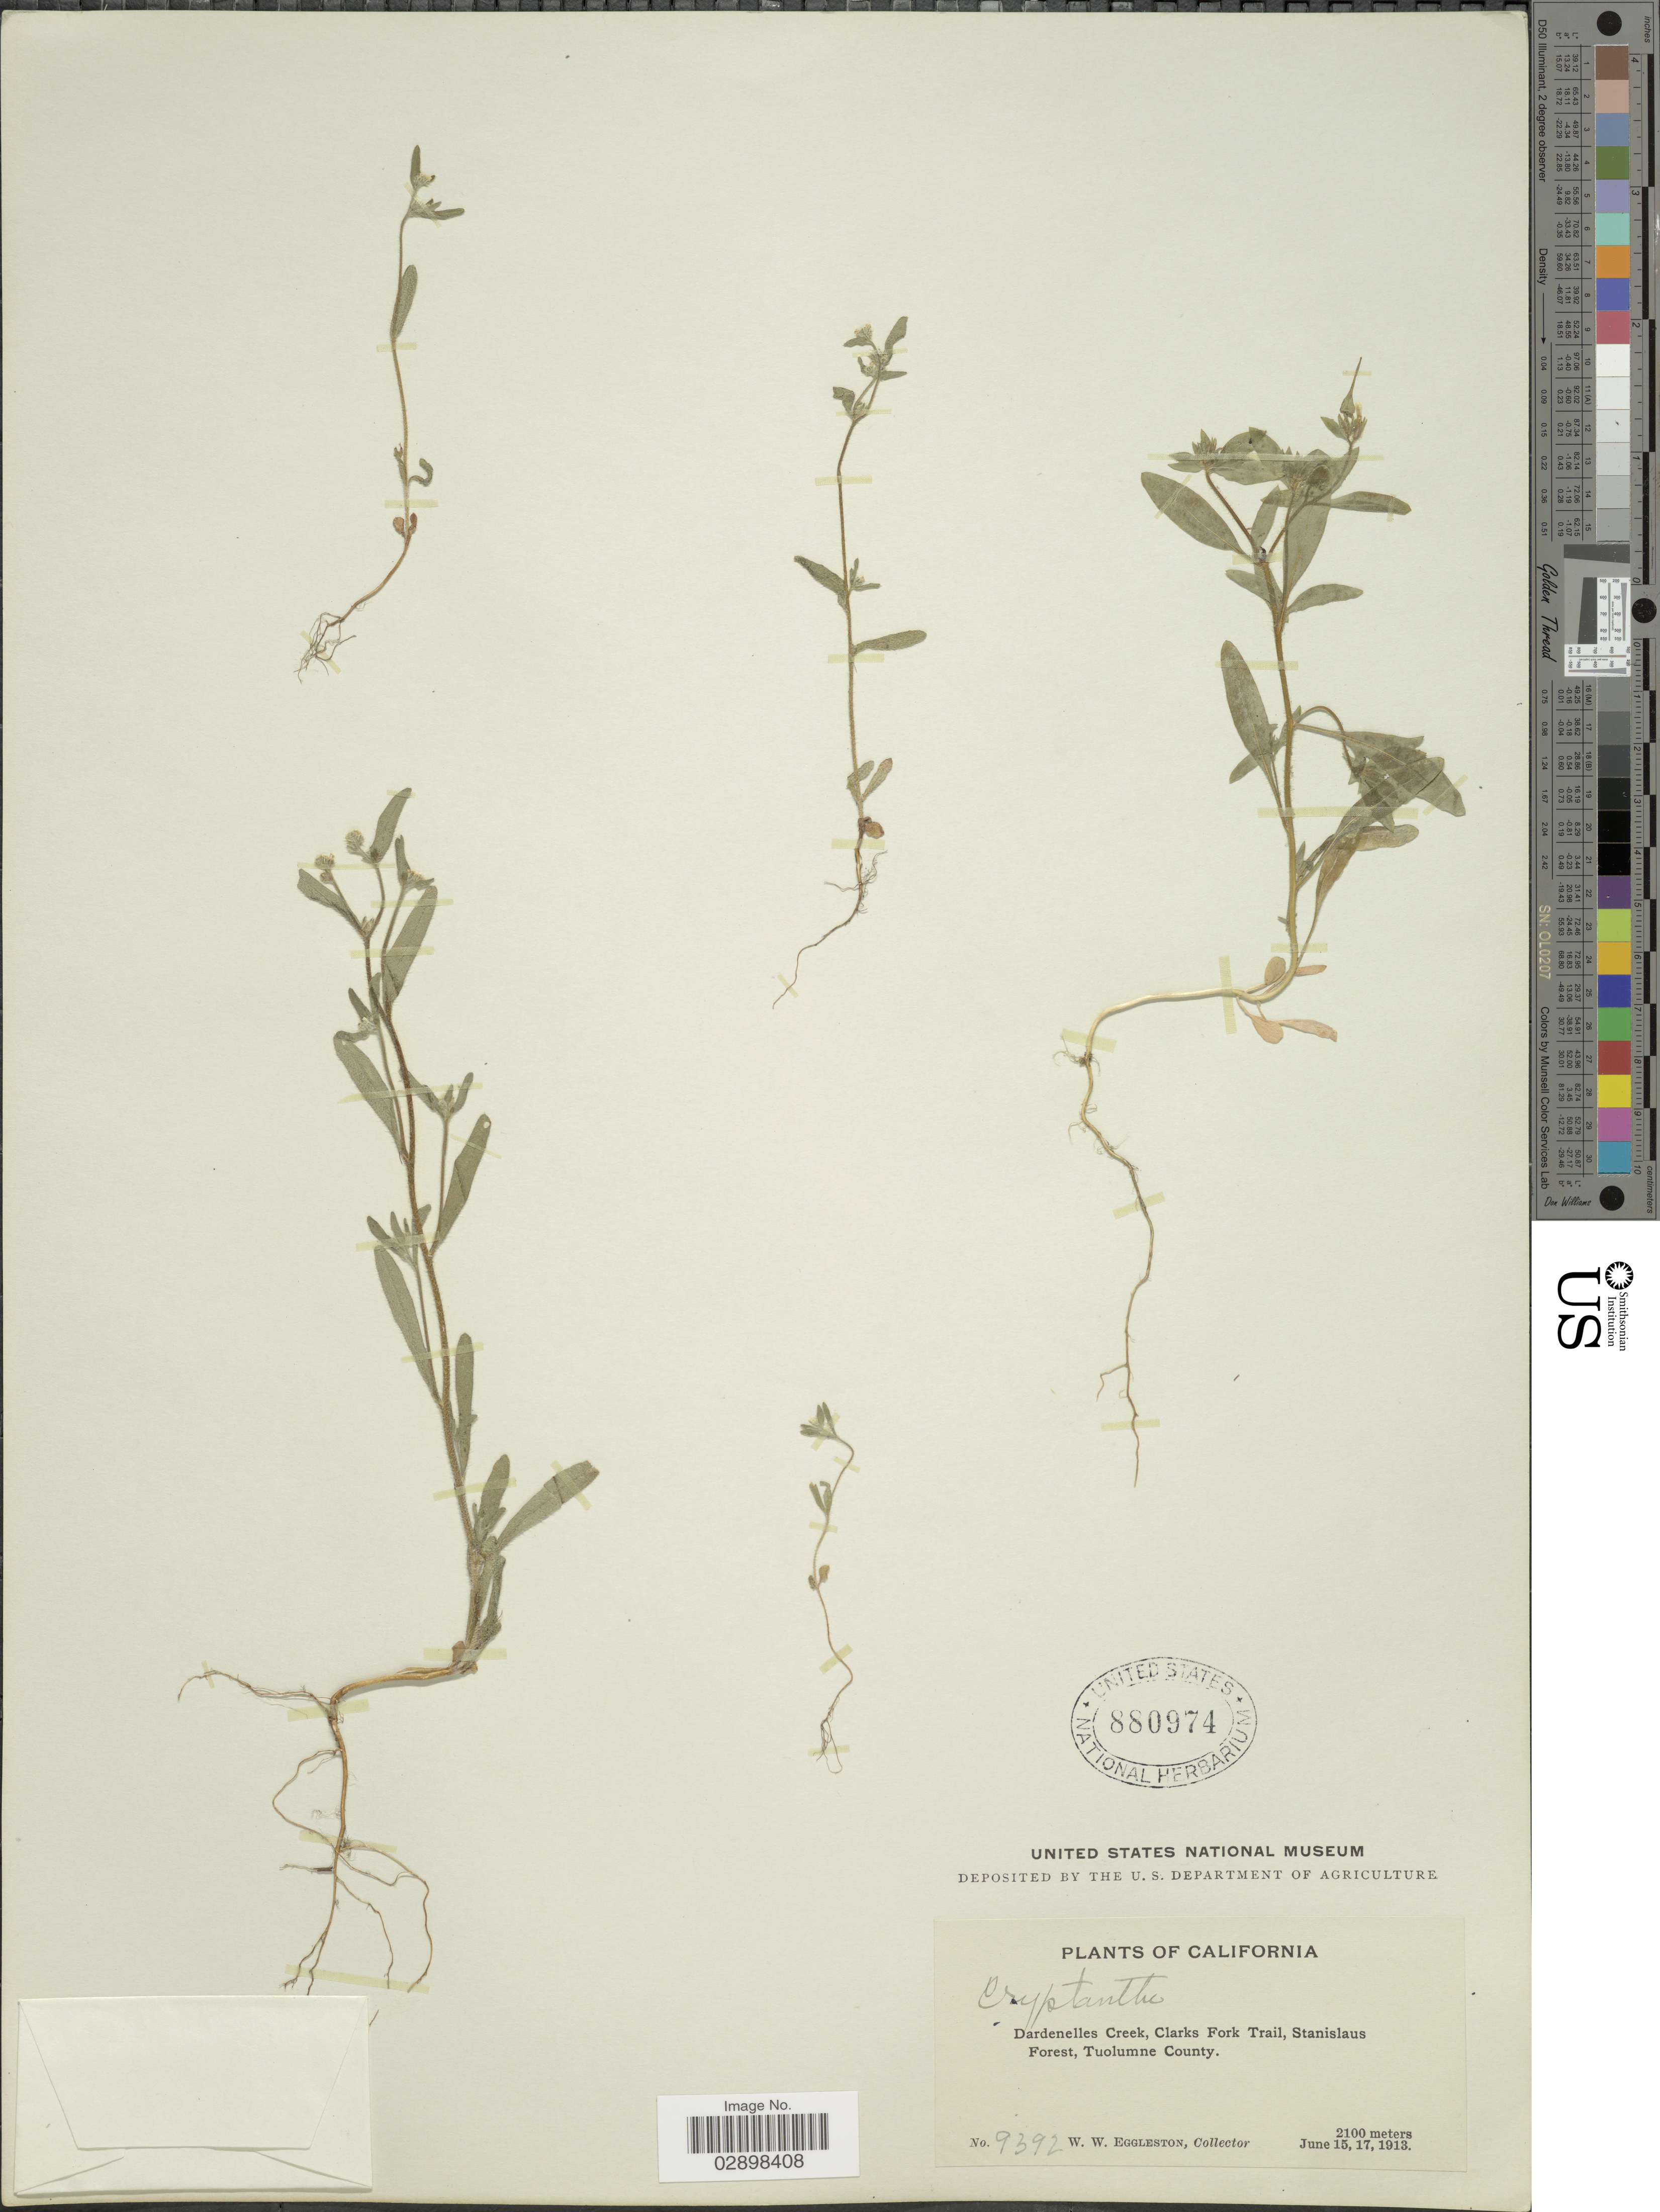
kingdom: Plantae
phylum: Tracheophyta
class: Magnoliopsida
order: Boraginales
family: Boraginaceae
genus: Cryptantha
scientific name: Cryptantha sp.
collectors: W. W. Eggleston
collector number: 9392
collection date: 1913-06-15/1913-06-17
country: United States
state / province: California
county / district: Tuolumne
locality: Dardenelles Creek, Clarks Fork Trail, Stanislaus Forest, Tuolumne County.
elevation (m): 2100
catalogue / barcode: US 880974